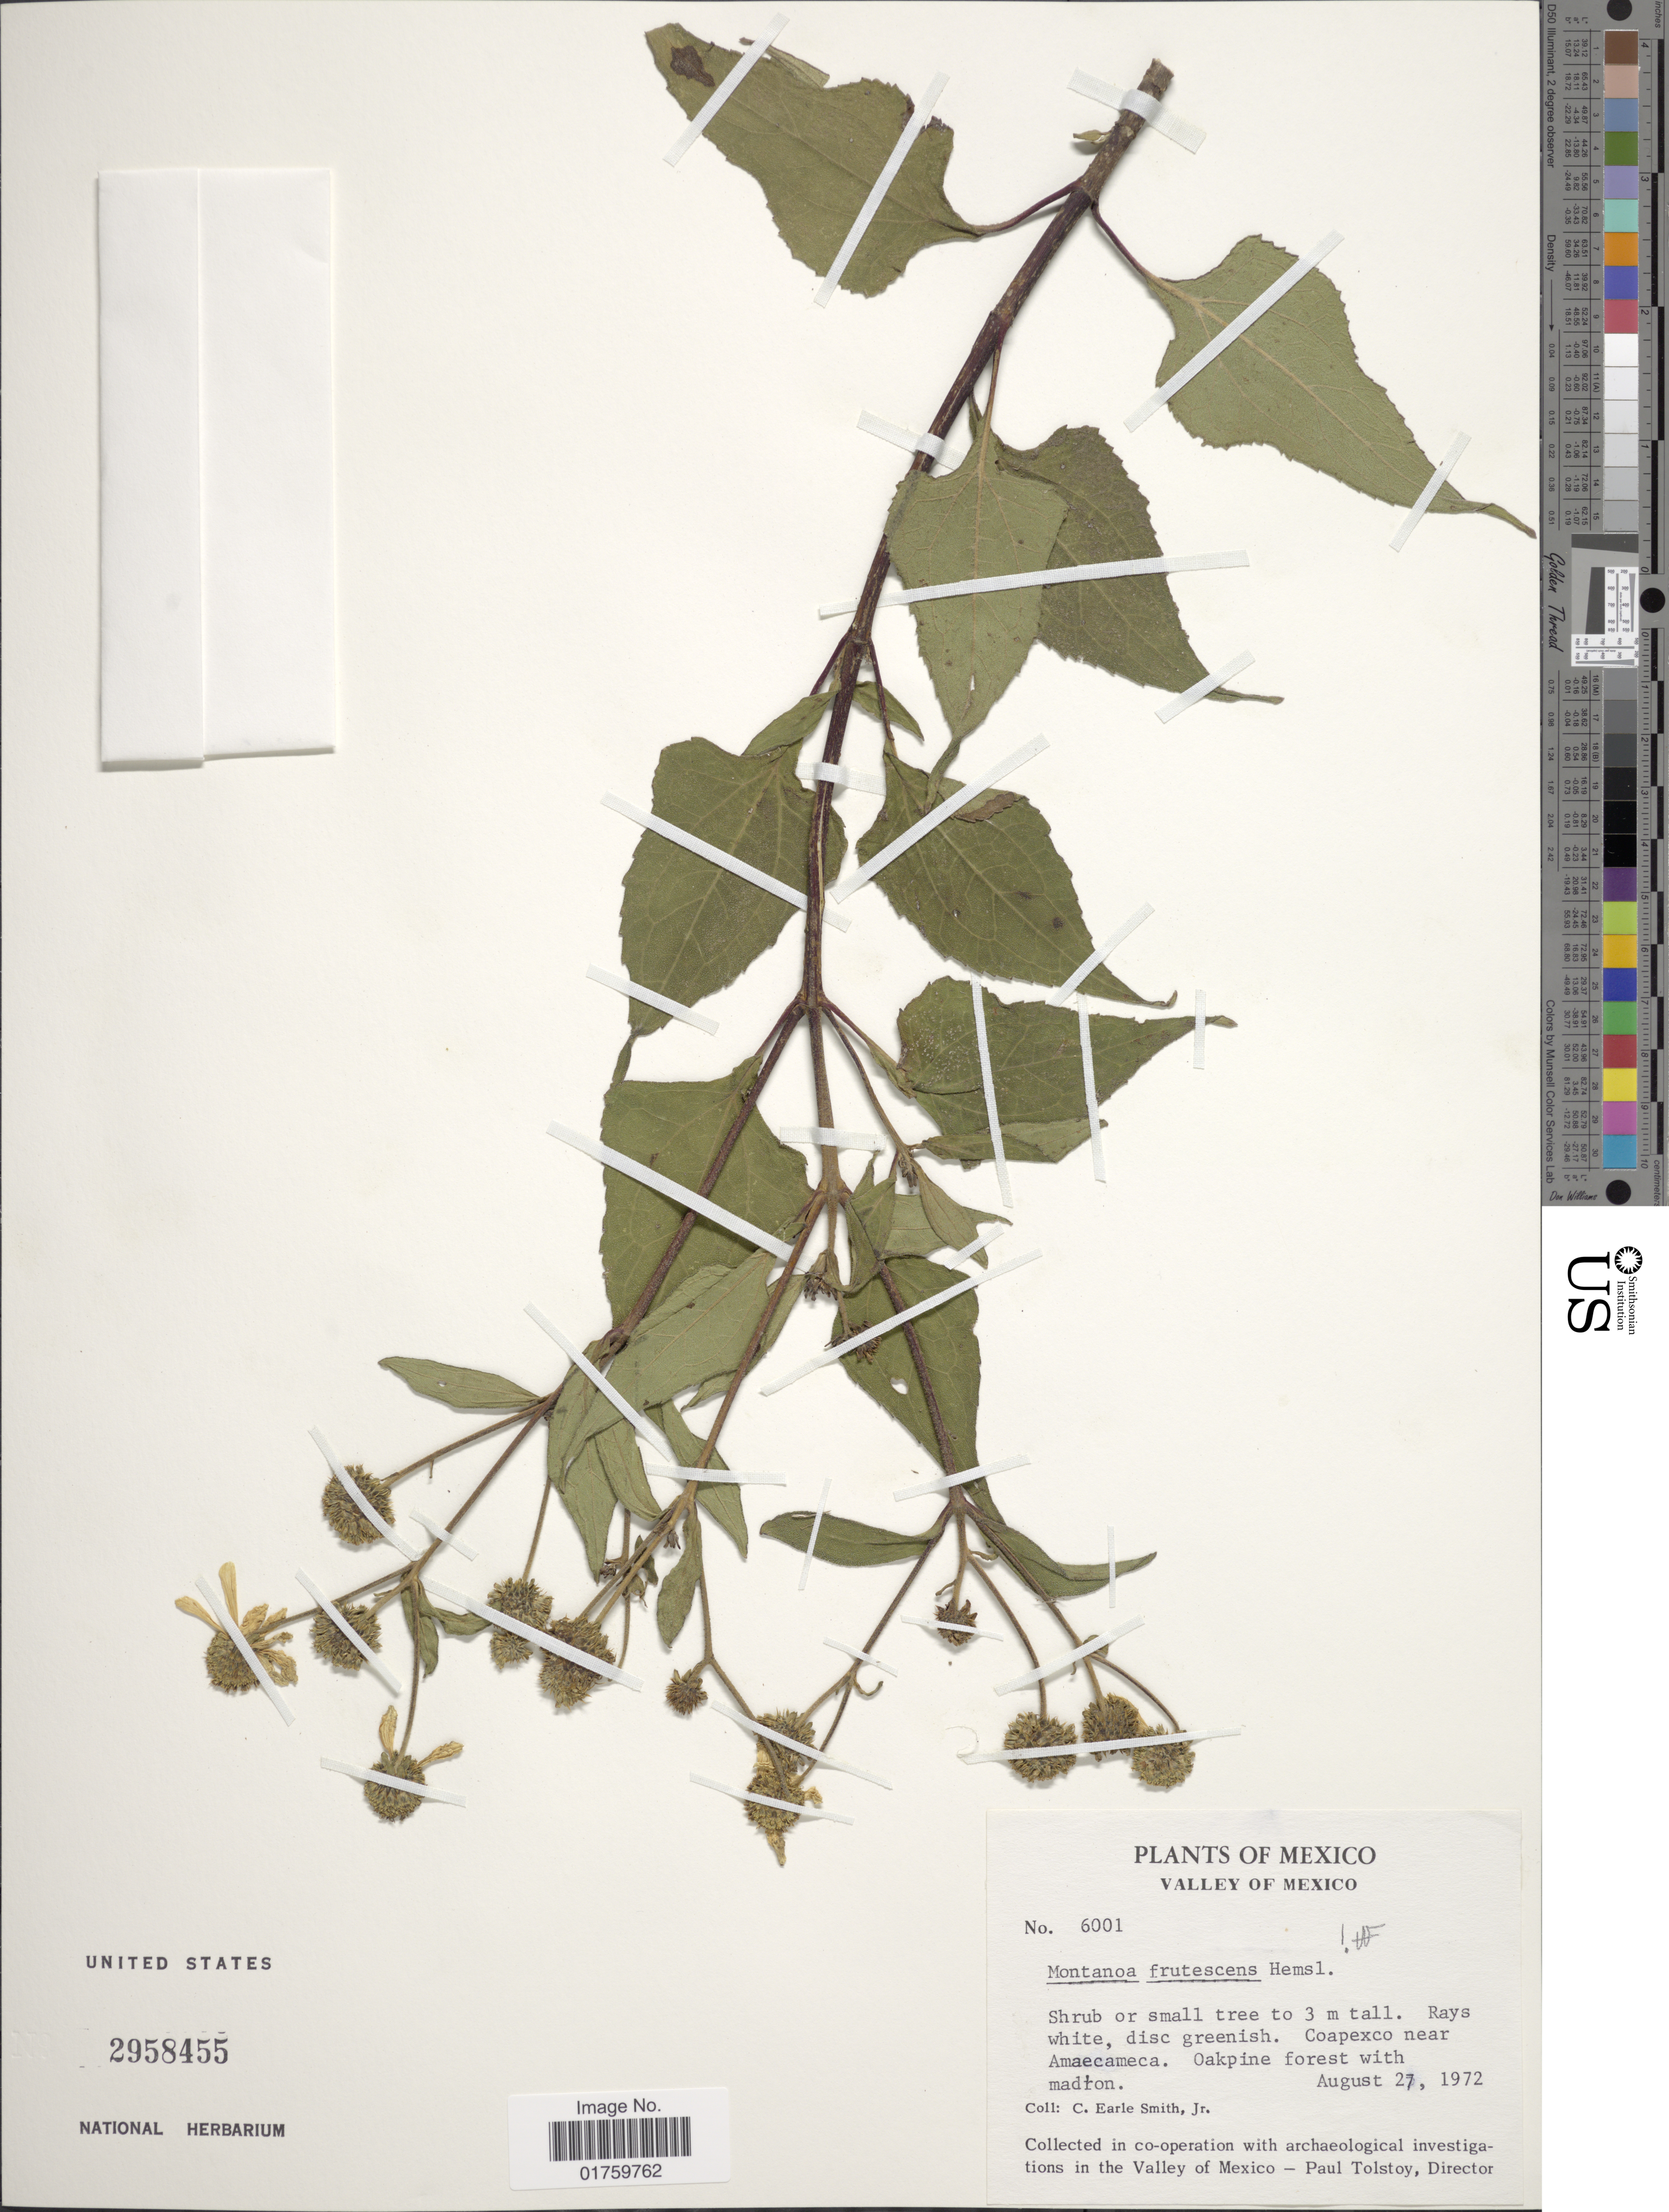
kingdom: Plantae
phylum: Tracheophyta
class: Magnoliopsida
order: Asterales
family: Asteraceae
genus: Montanoa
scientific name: Montanoa frutescens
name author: Mairet ex DC.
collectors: C. E. Smith Jr.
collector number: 6001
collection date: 1972-08-27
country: Mexico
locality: Valley of Mexico, Coapexco near Amaecameca, oakpine forest.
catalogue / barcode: US 2958455